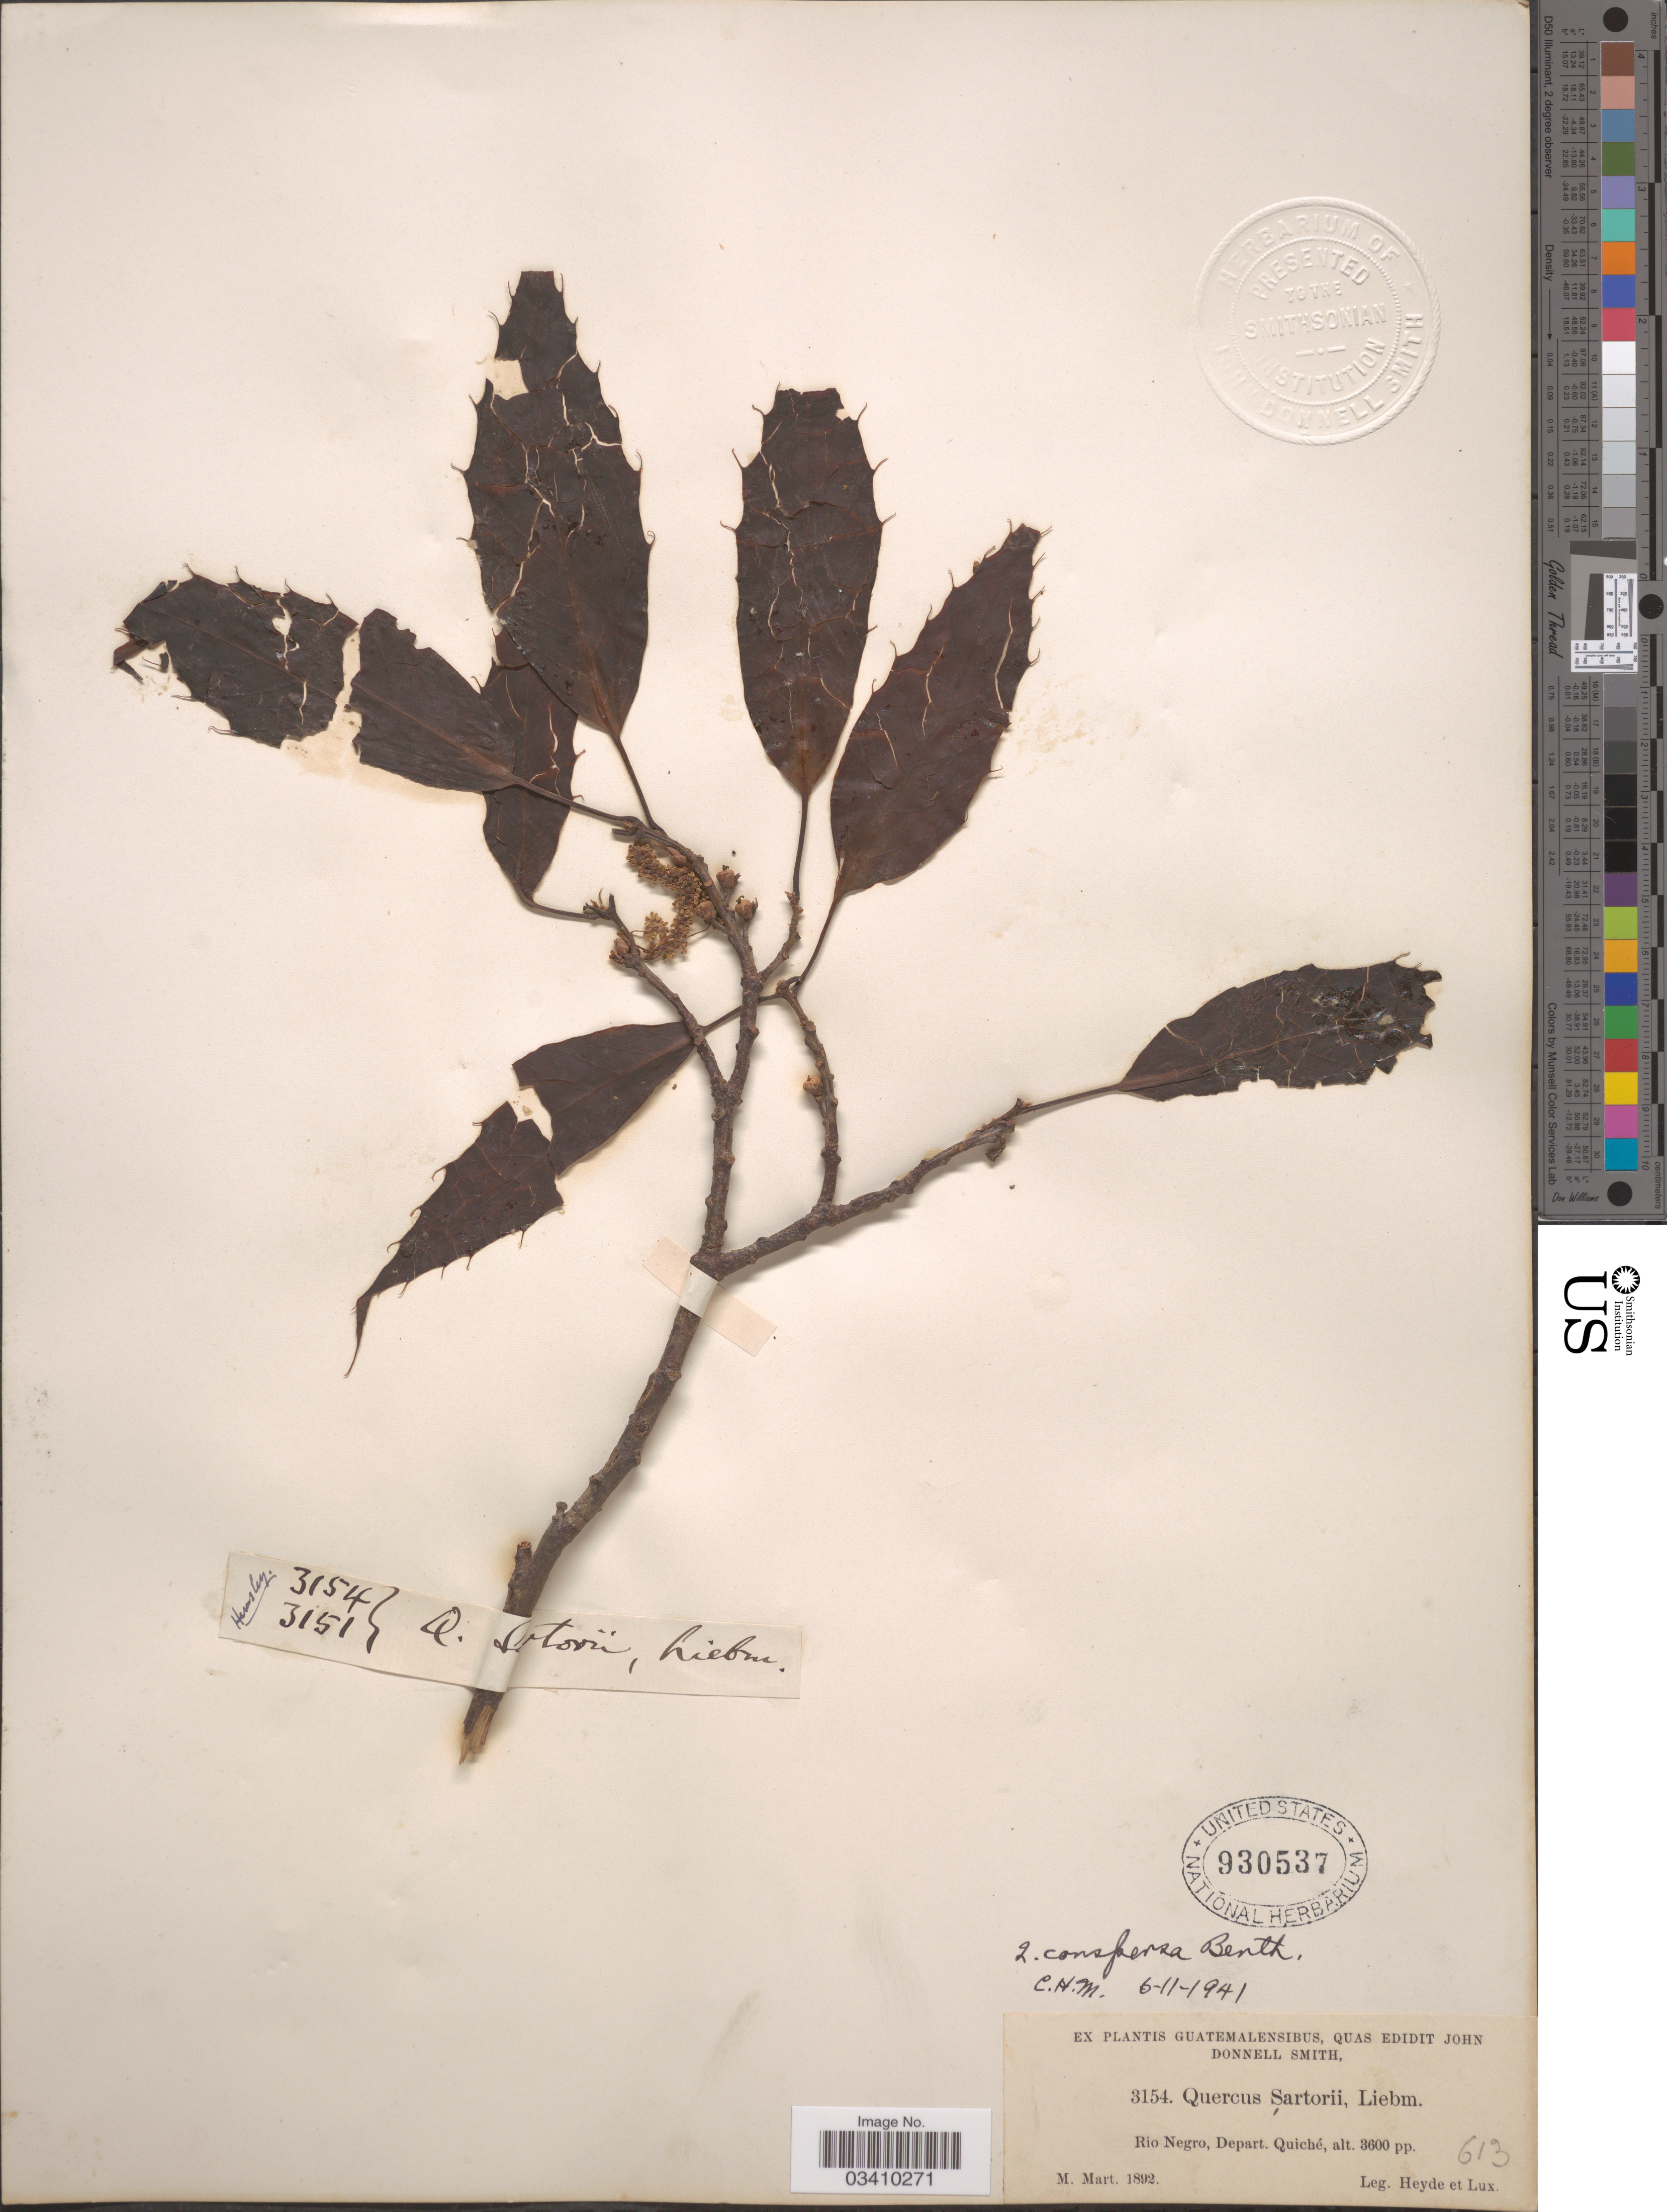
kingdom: Plantae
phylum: Tracheophyta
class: Magnoliopsida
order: Fagales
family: Fagaceae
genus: Quercus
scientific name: Quercus conspersa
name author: Benth.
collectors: Heyde & Lux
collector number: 3154/ 613?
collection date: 1892-03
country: Guatemala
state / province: El Quiché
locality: Rio Negro, Depart. Quiché.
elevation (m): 1097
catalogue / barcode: US 930537